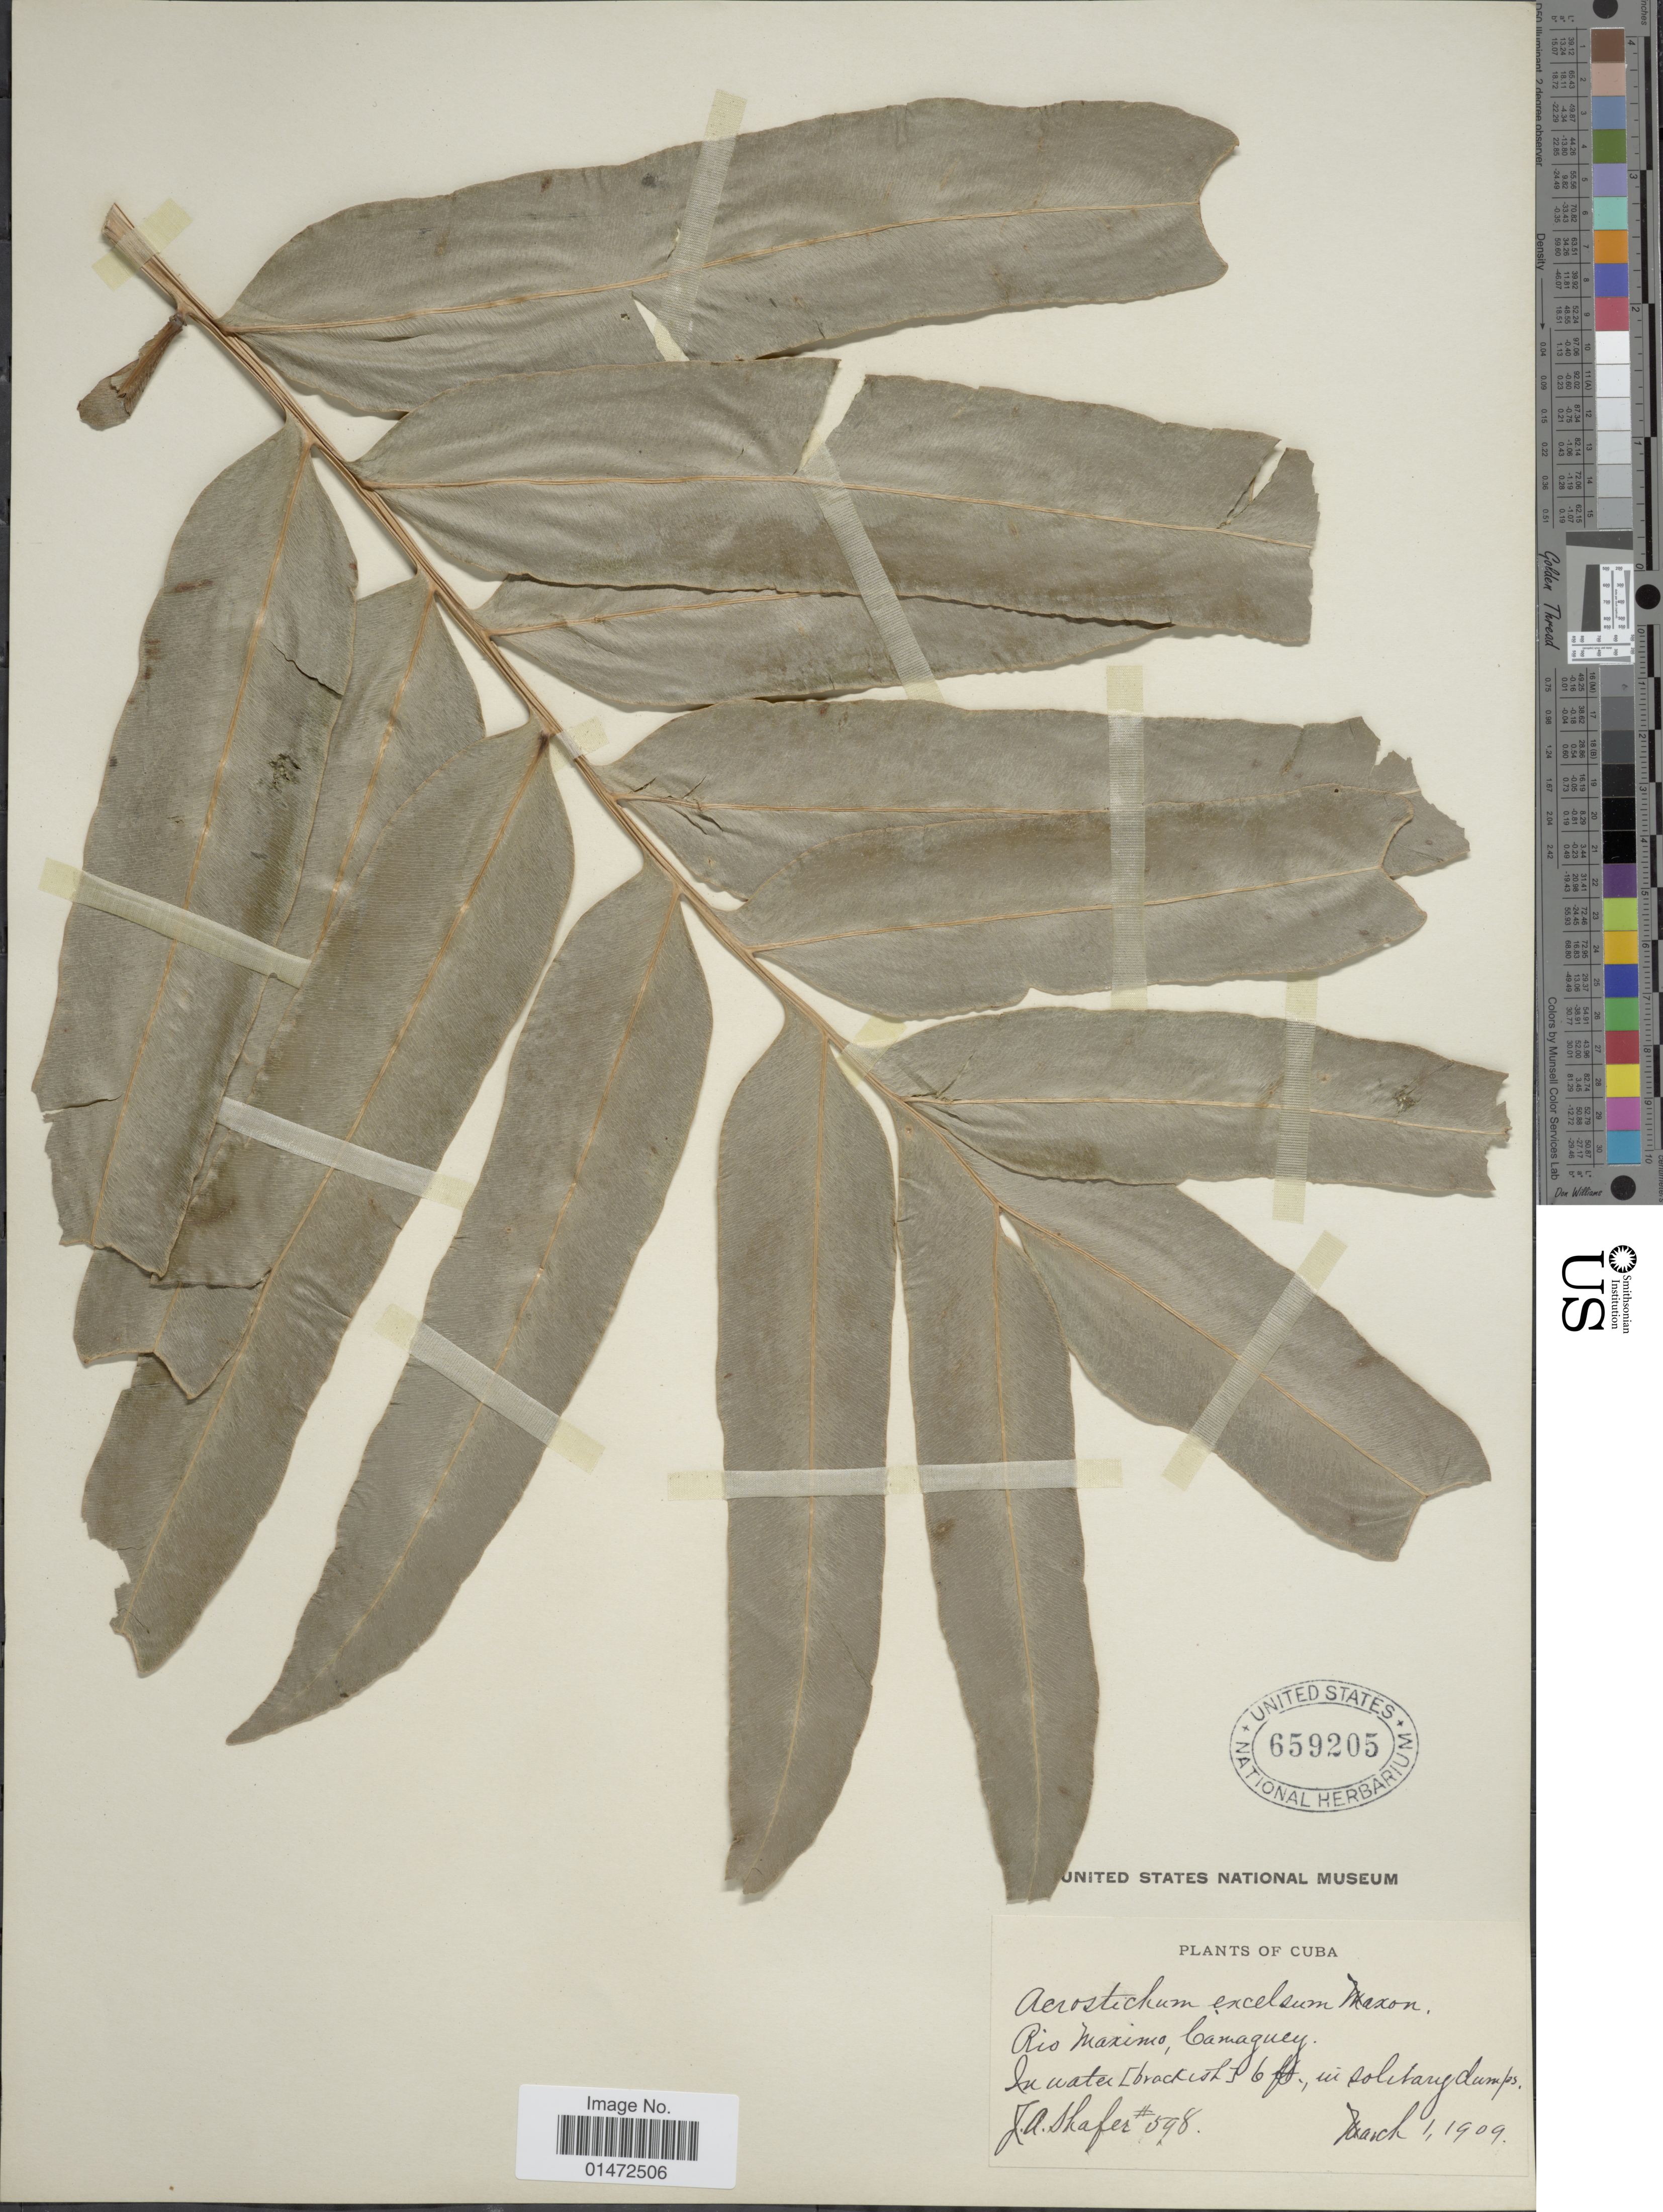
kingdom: Plantae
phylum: Tracheophyta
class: Polypodiopsida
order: Polypodiales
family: Pteridaceae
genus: Acrostichum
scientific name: Acrostichum danaeifolium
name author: Langsd. & Fisch.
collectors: J. A. Shafer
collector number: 598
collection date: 1909-03-01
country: Cuba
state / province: Camagüey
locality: Rio Maximo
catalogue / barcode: US 659205